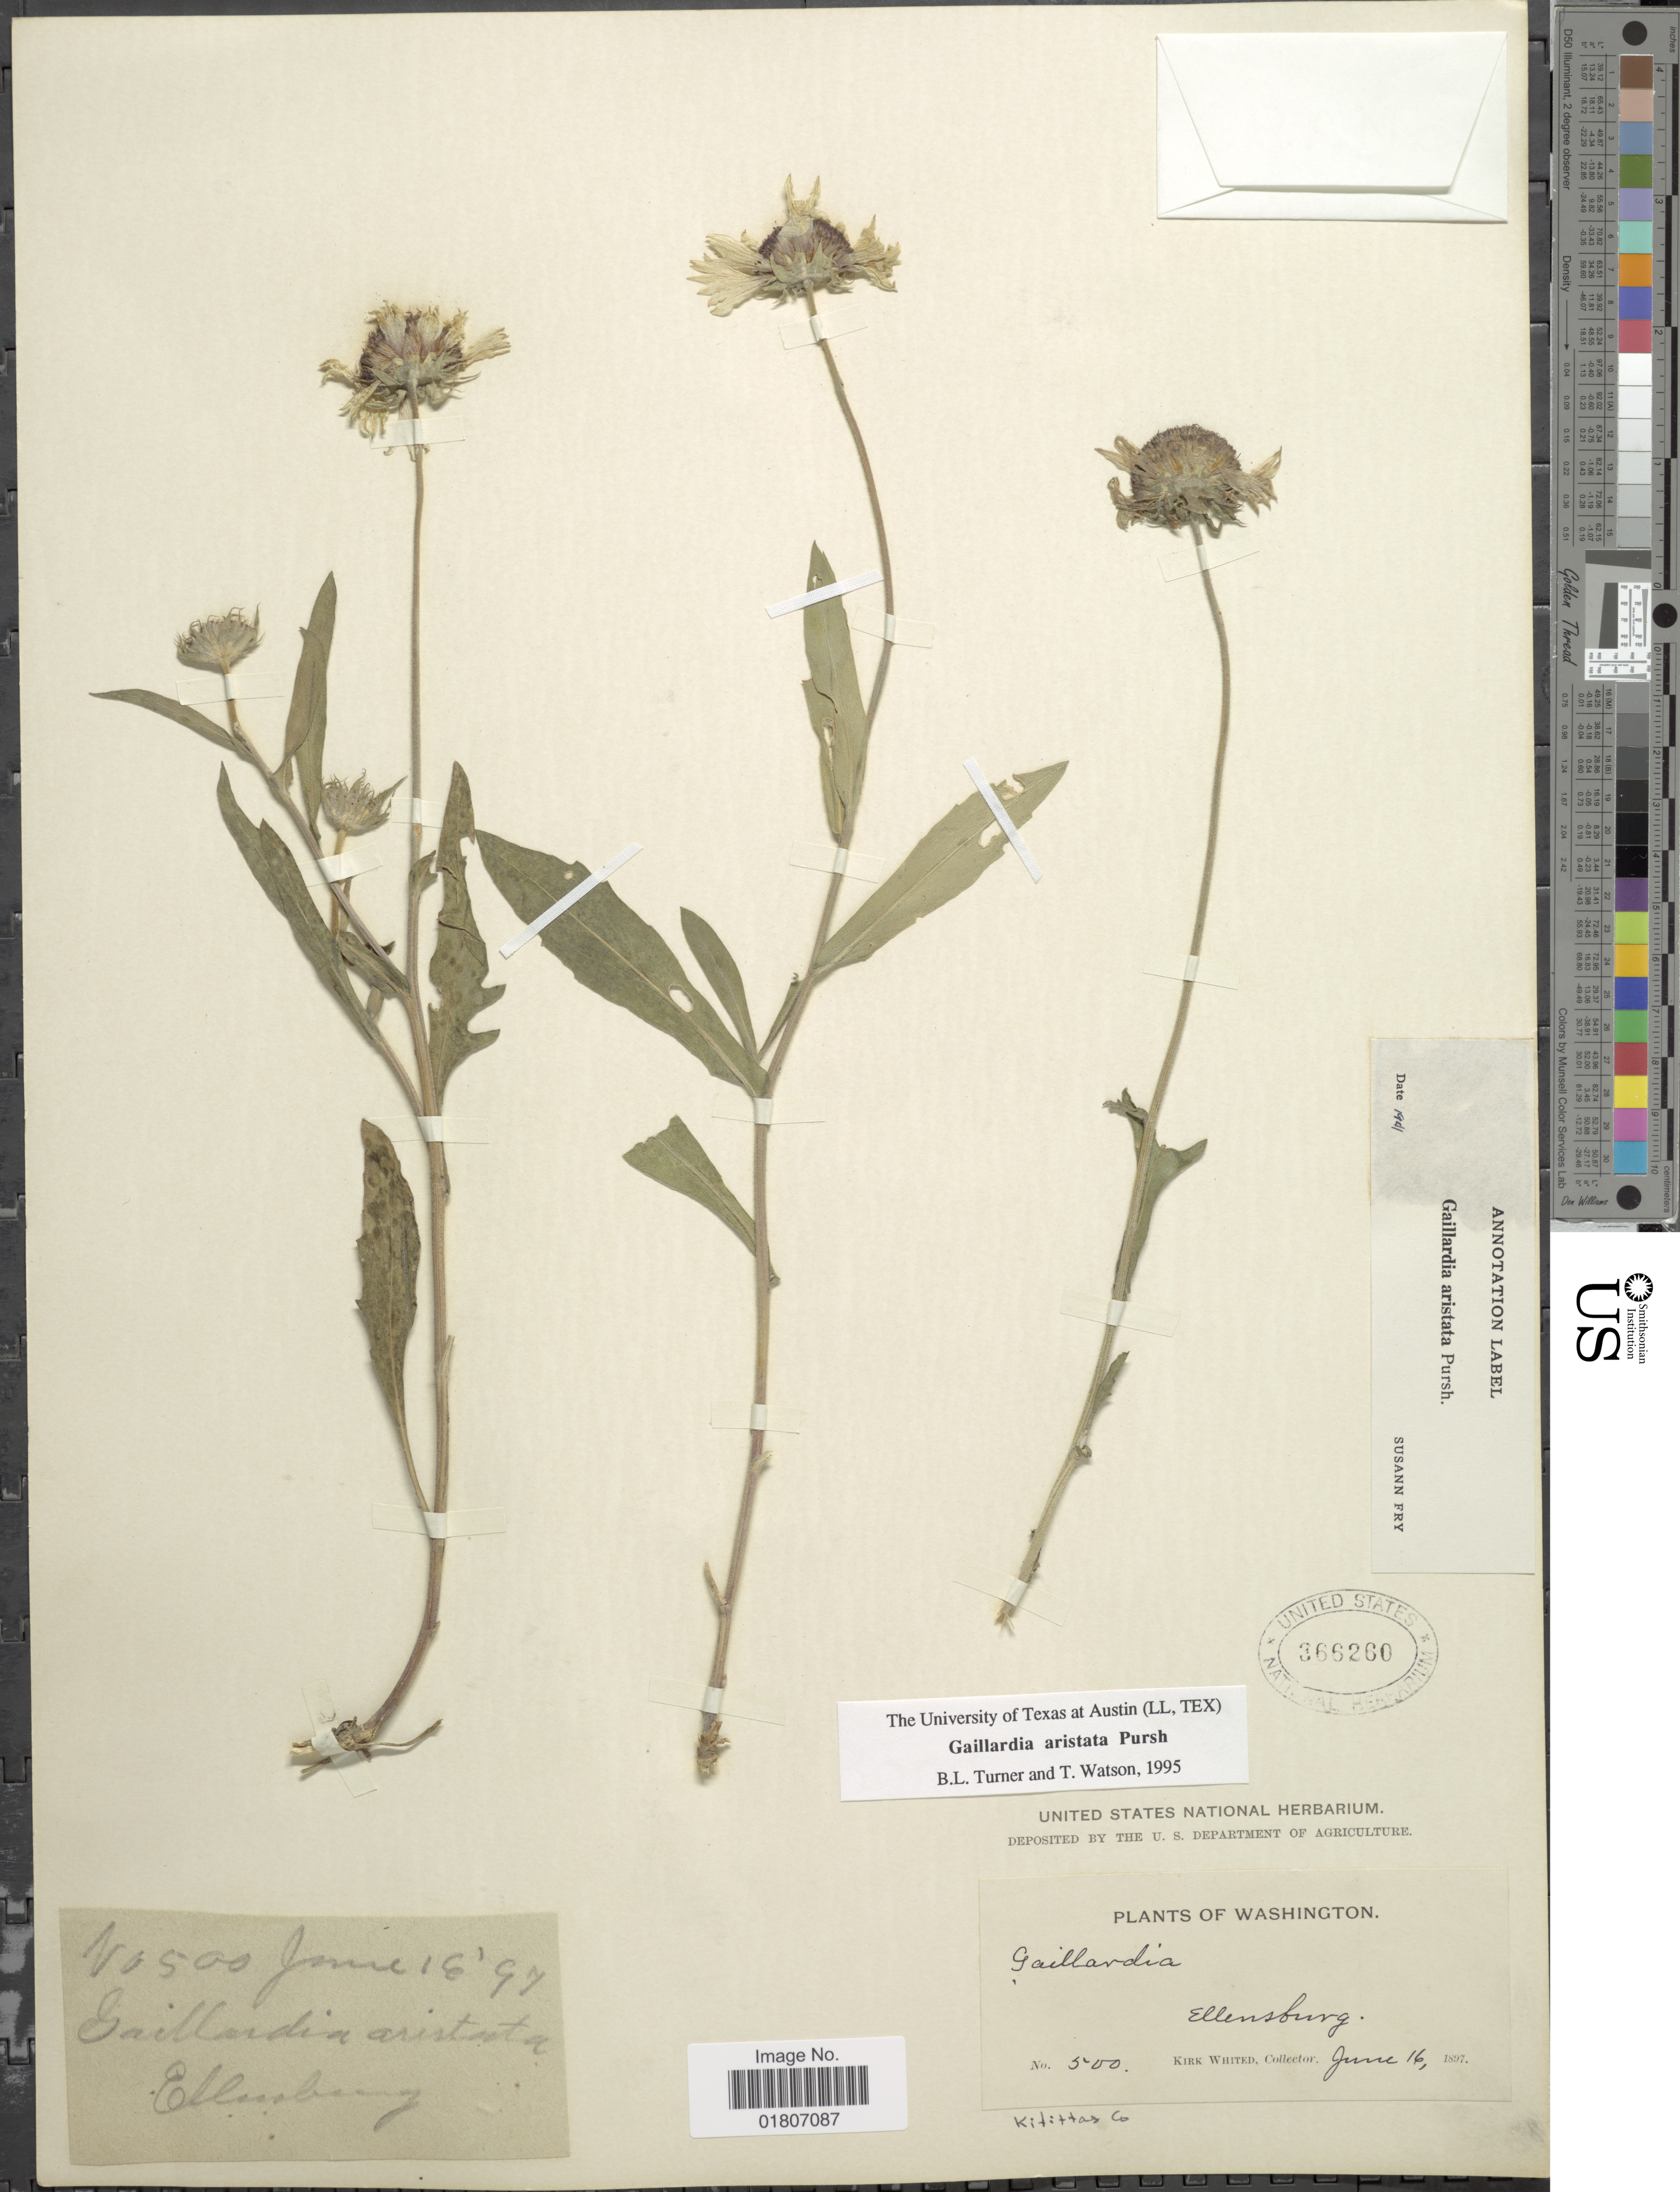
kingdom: Plantae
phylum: Tracheophyta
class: Magnoliopsida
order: Asterales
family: Asteraceae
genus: Gaillardia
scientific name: Gaillardia aristata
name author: Pursh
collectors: K. Whited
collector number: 500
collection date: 1897-06-16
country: United States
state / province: Washington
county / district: Kittitas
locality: Ellensburg. Kittitas Co.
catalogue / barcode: US 366260